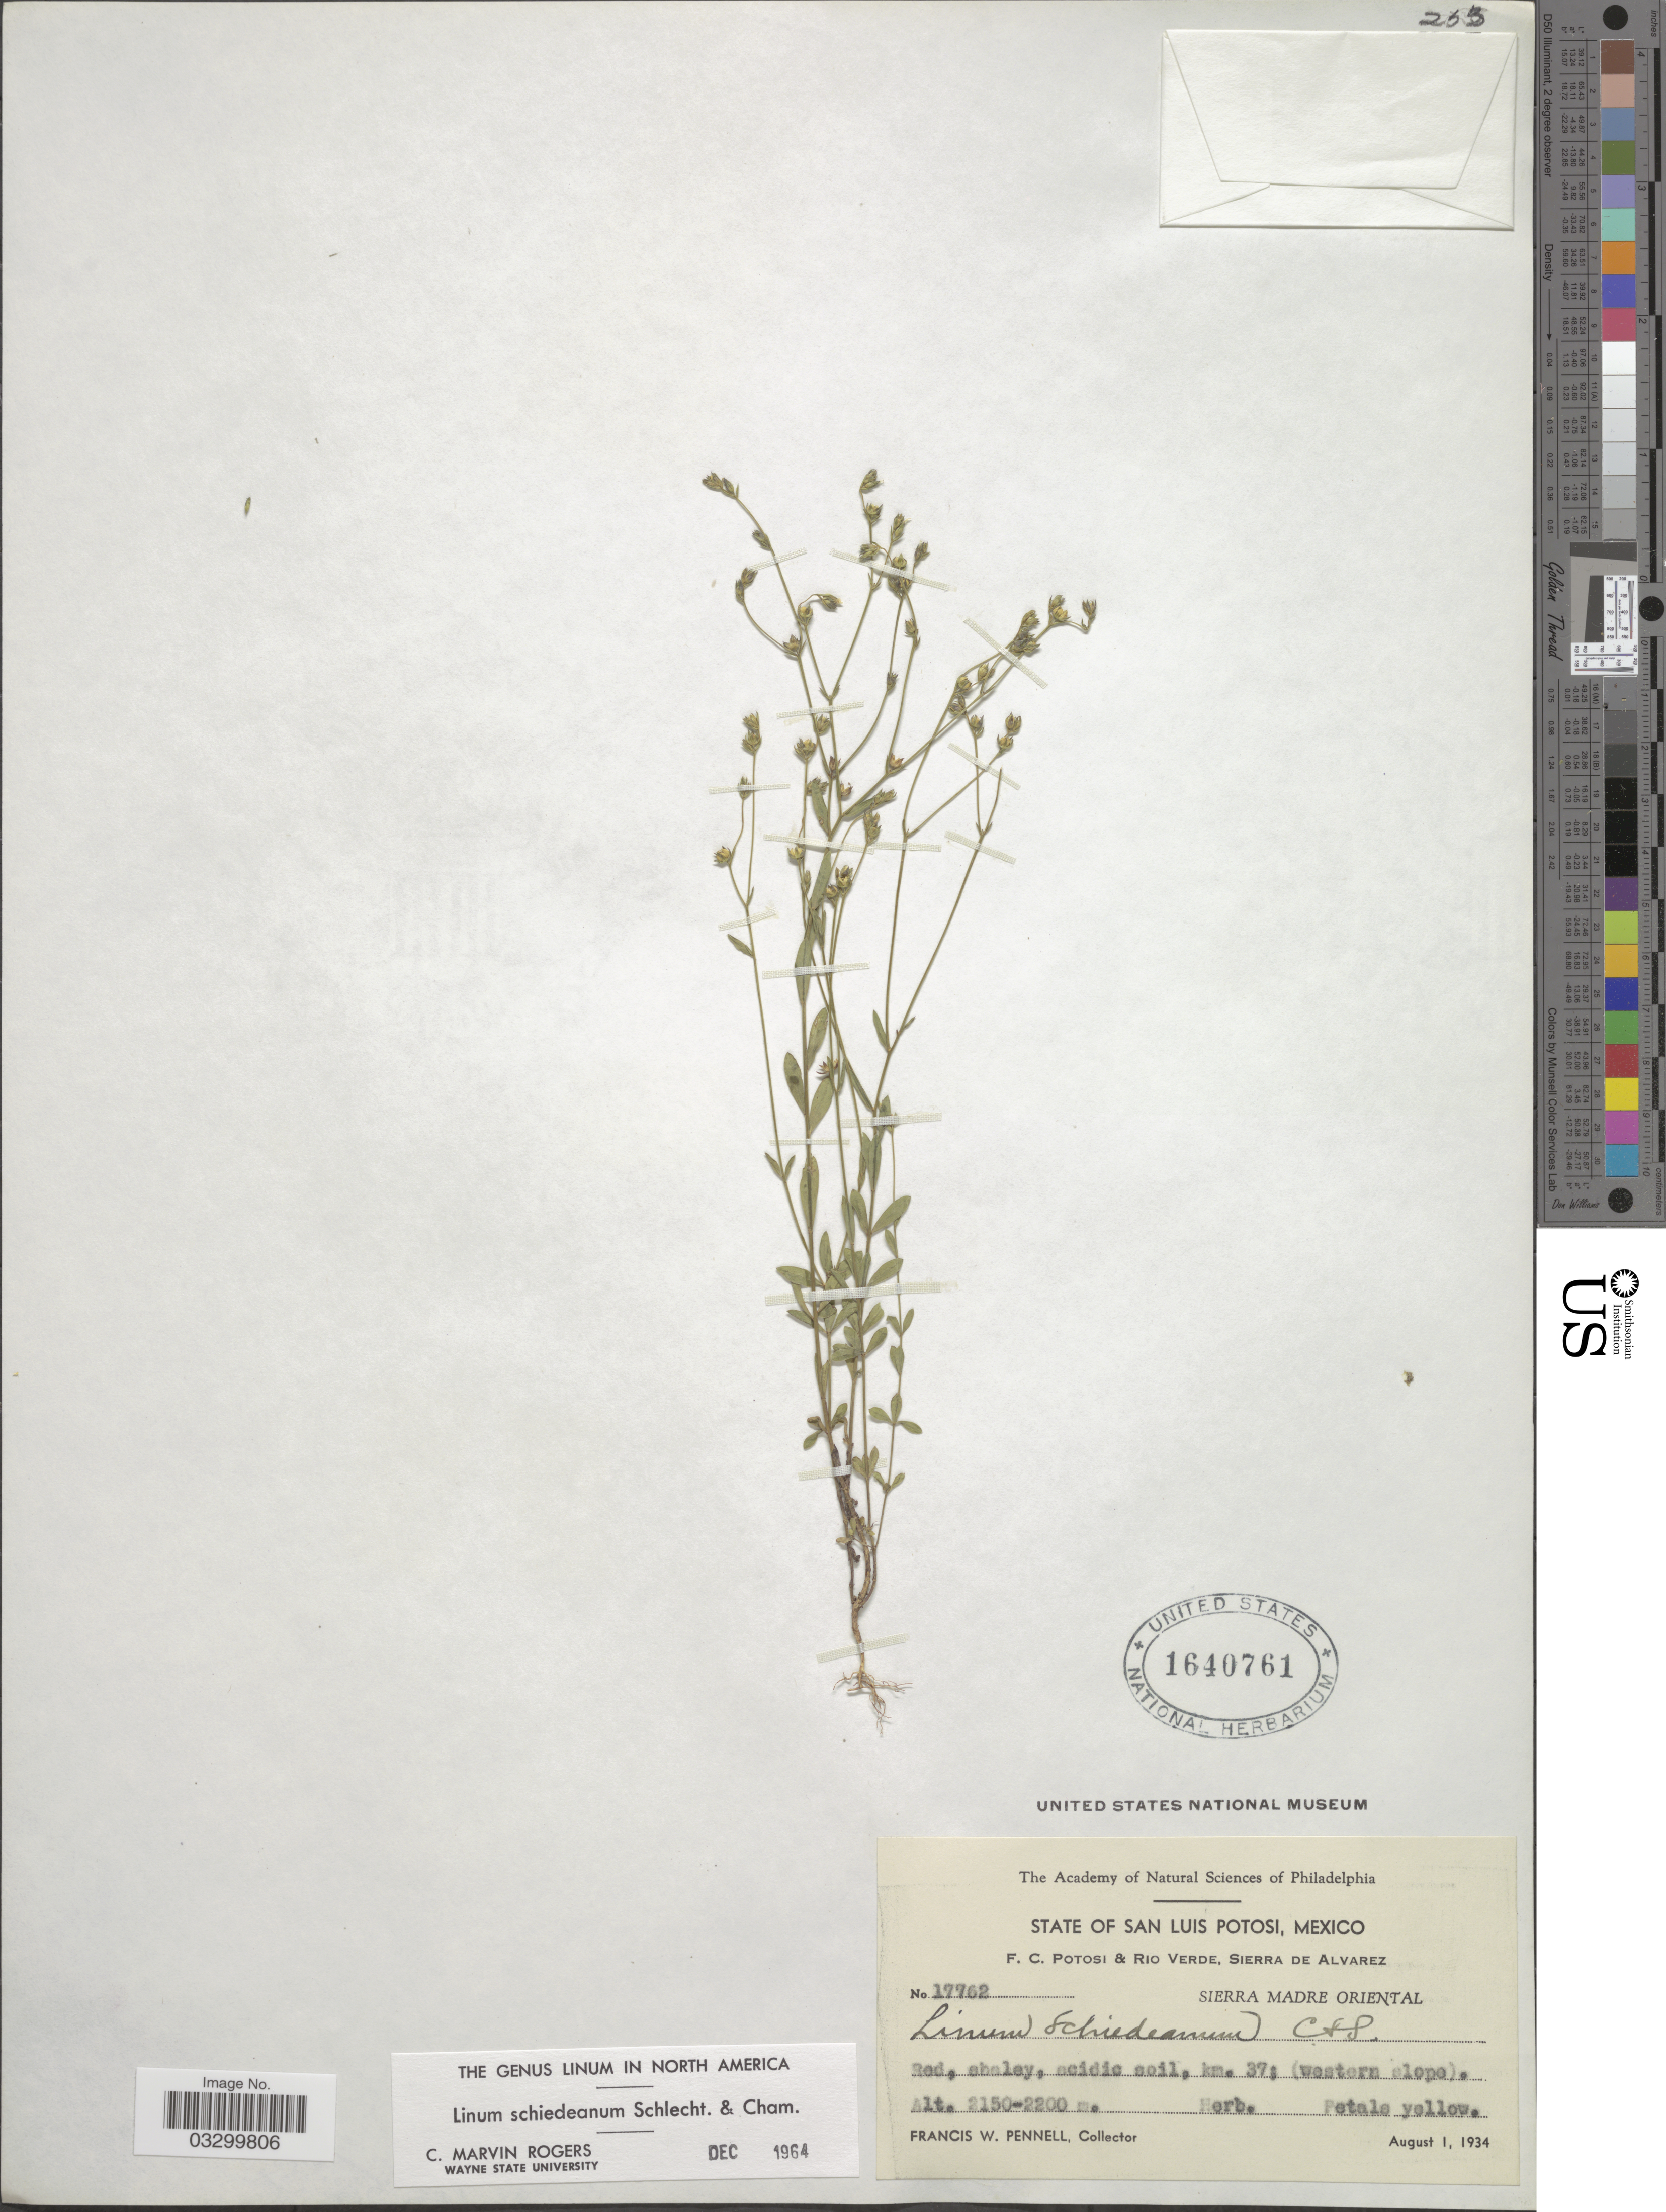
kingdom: Plantae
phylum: Tracheophyta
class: Magnoliopsida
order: Malpighiales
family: Linaceae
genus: Linum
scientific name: Linum schiedeanum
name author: Schltdl. & Cham.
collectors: F. W. Pennell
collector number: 17762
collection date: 1934-08-01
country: Mexico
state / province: San Luis Potosí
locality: F. C. Potosi & Rio Verde, Sierra de Alvarez. Sierra Madre Oriental. km. 37; (western slope).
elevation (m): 2150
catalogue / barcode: US 1640761